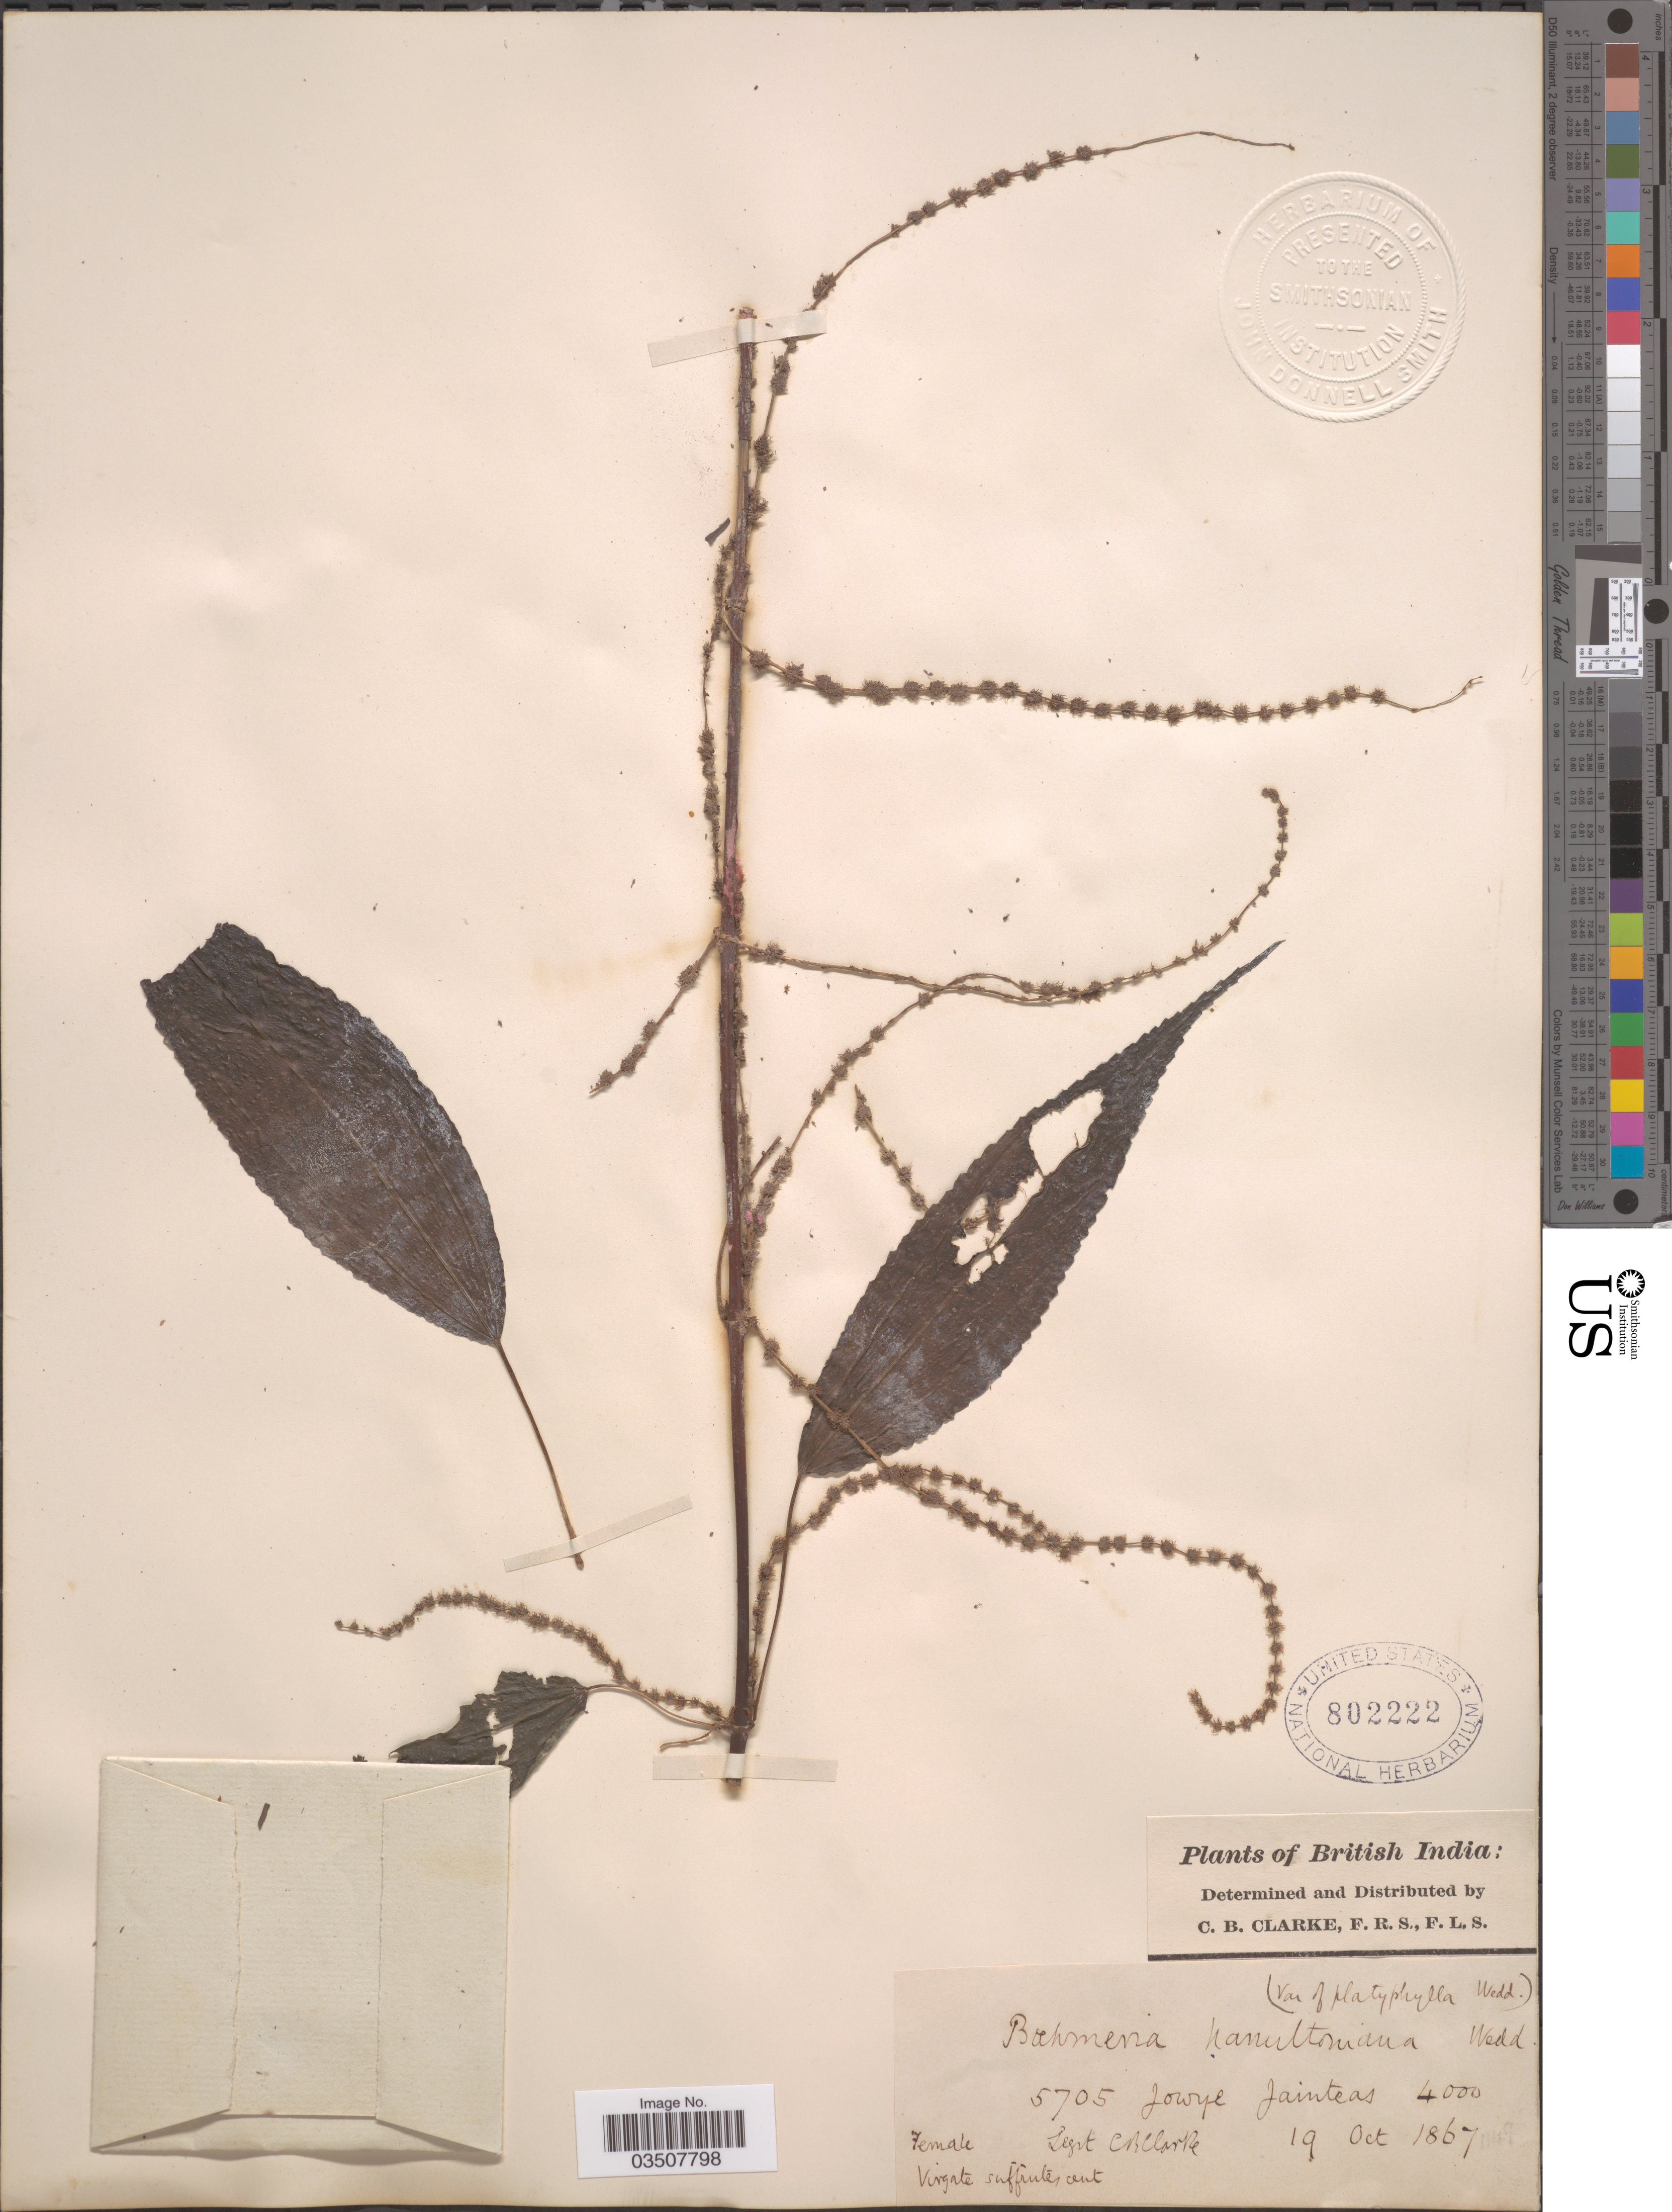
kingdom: Plantae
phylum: Tracheophyta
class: Magnoliopsida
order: Rosales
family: Urticaceae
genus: Boehmeria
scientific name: Boehmeria hamiltoniana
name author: Wedd.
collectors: C. B. Clarke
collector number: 5705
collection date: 1867-10-19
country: India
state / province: Meghalaya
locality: British India. Jowye Jaintea.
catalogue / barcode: US 802222